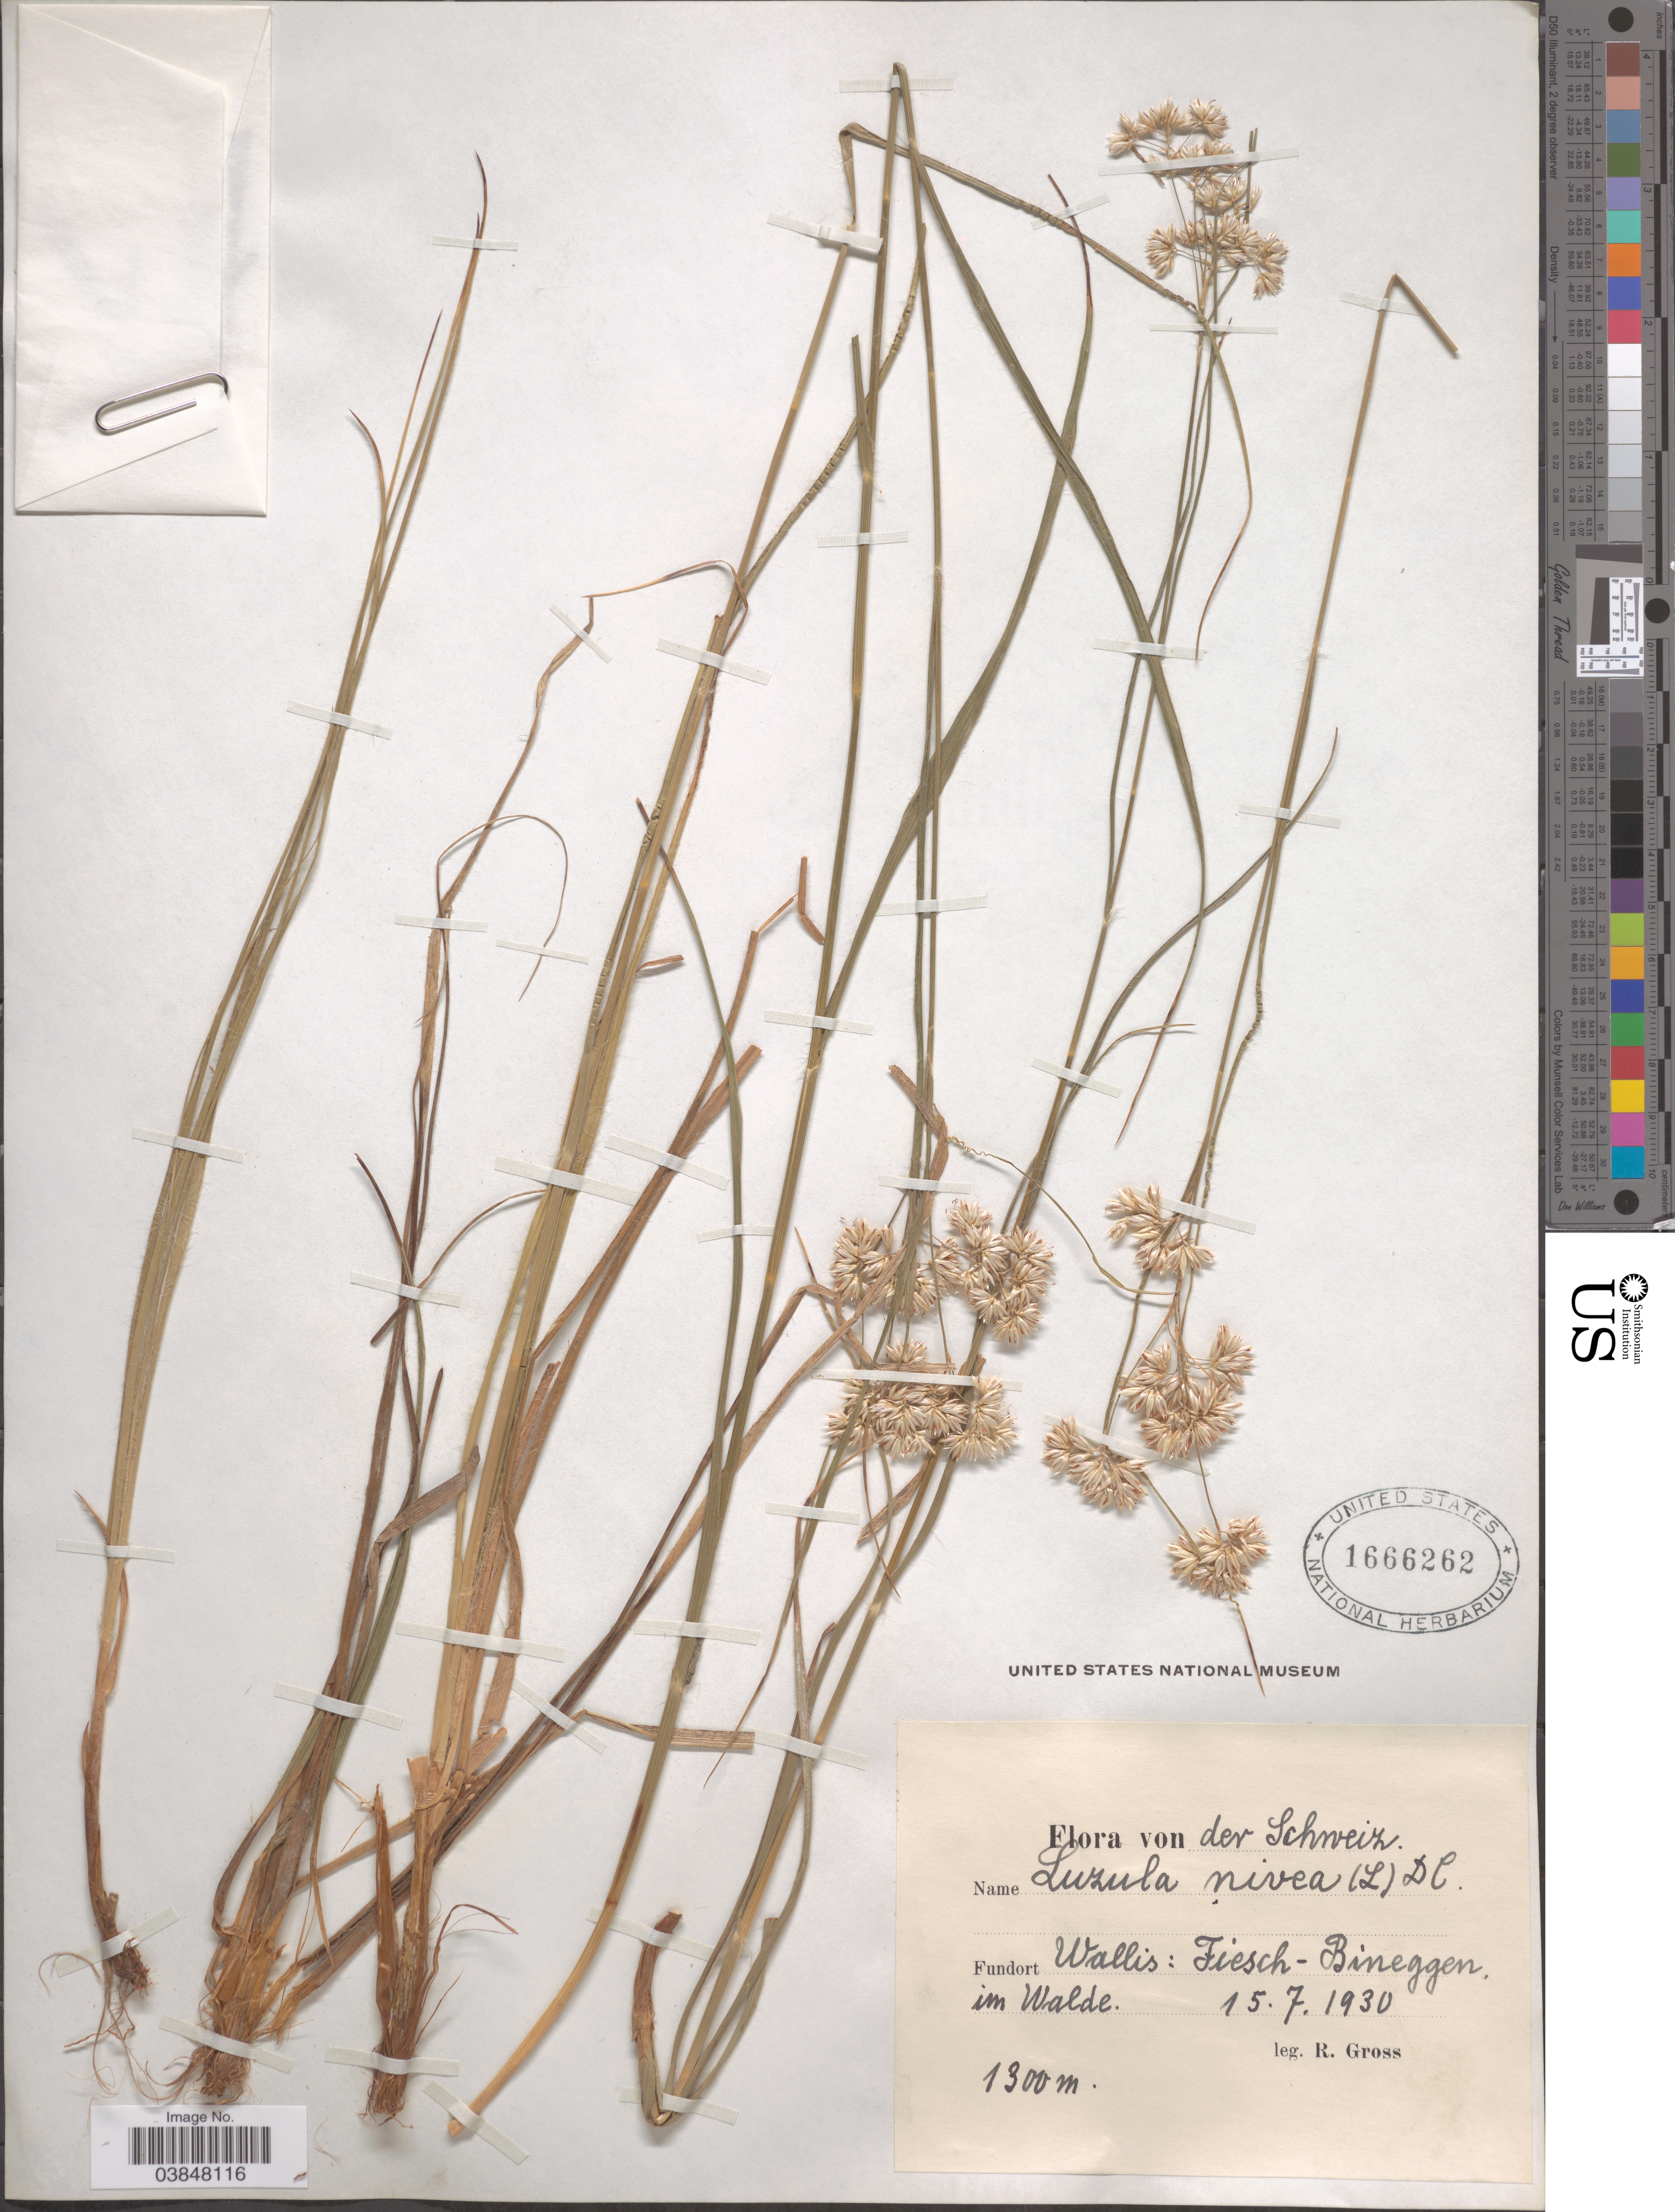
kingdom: Plantae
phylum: Tracheophyta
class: Liliopsida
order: Poales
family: Juncaceae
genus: Luzula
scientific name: Luzula nivea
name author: (L.) DC.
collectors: R. Gross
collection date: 1930-07-15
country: Switzerland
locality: Schweiz. Fundort Wallis: Fiesch - Bineggen. Im Walde.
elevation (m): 1300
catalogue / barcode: US 1666262